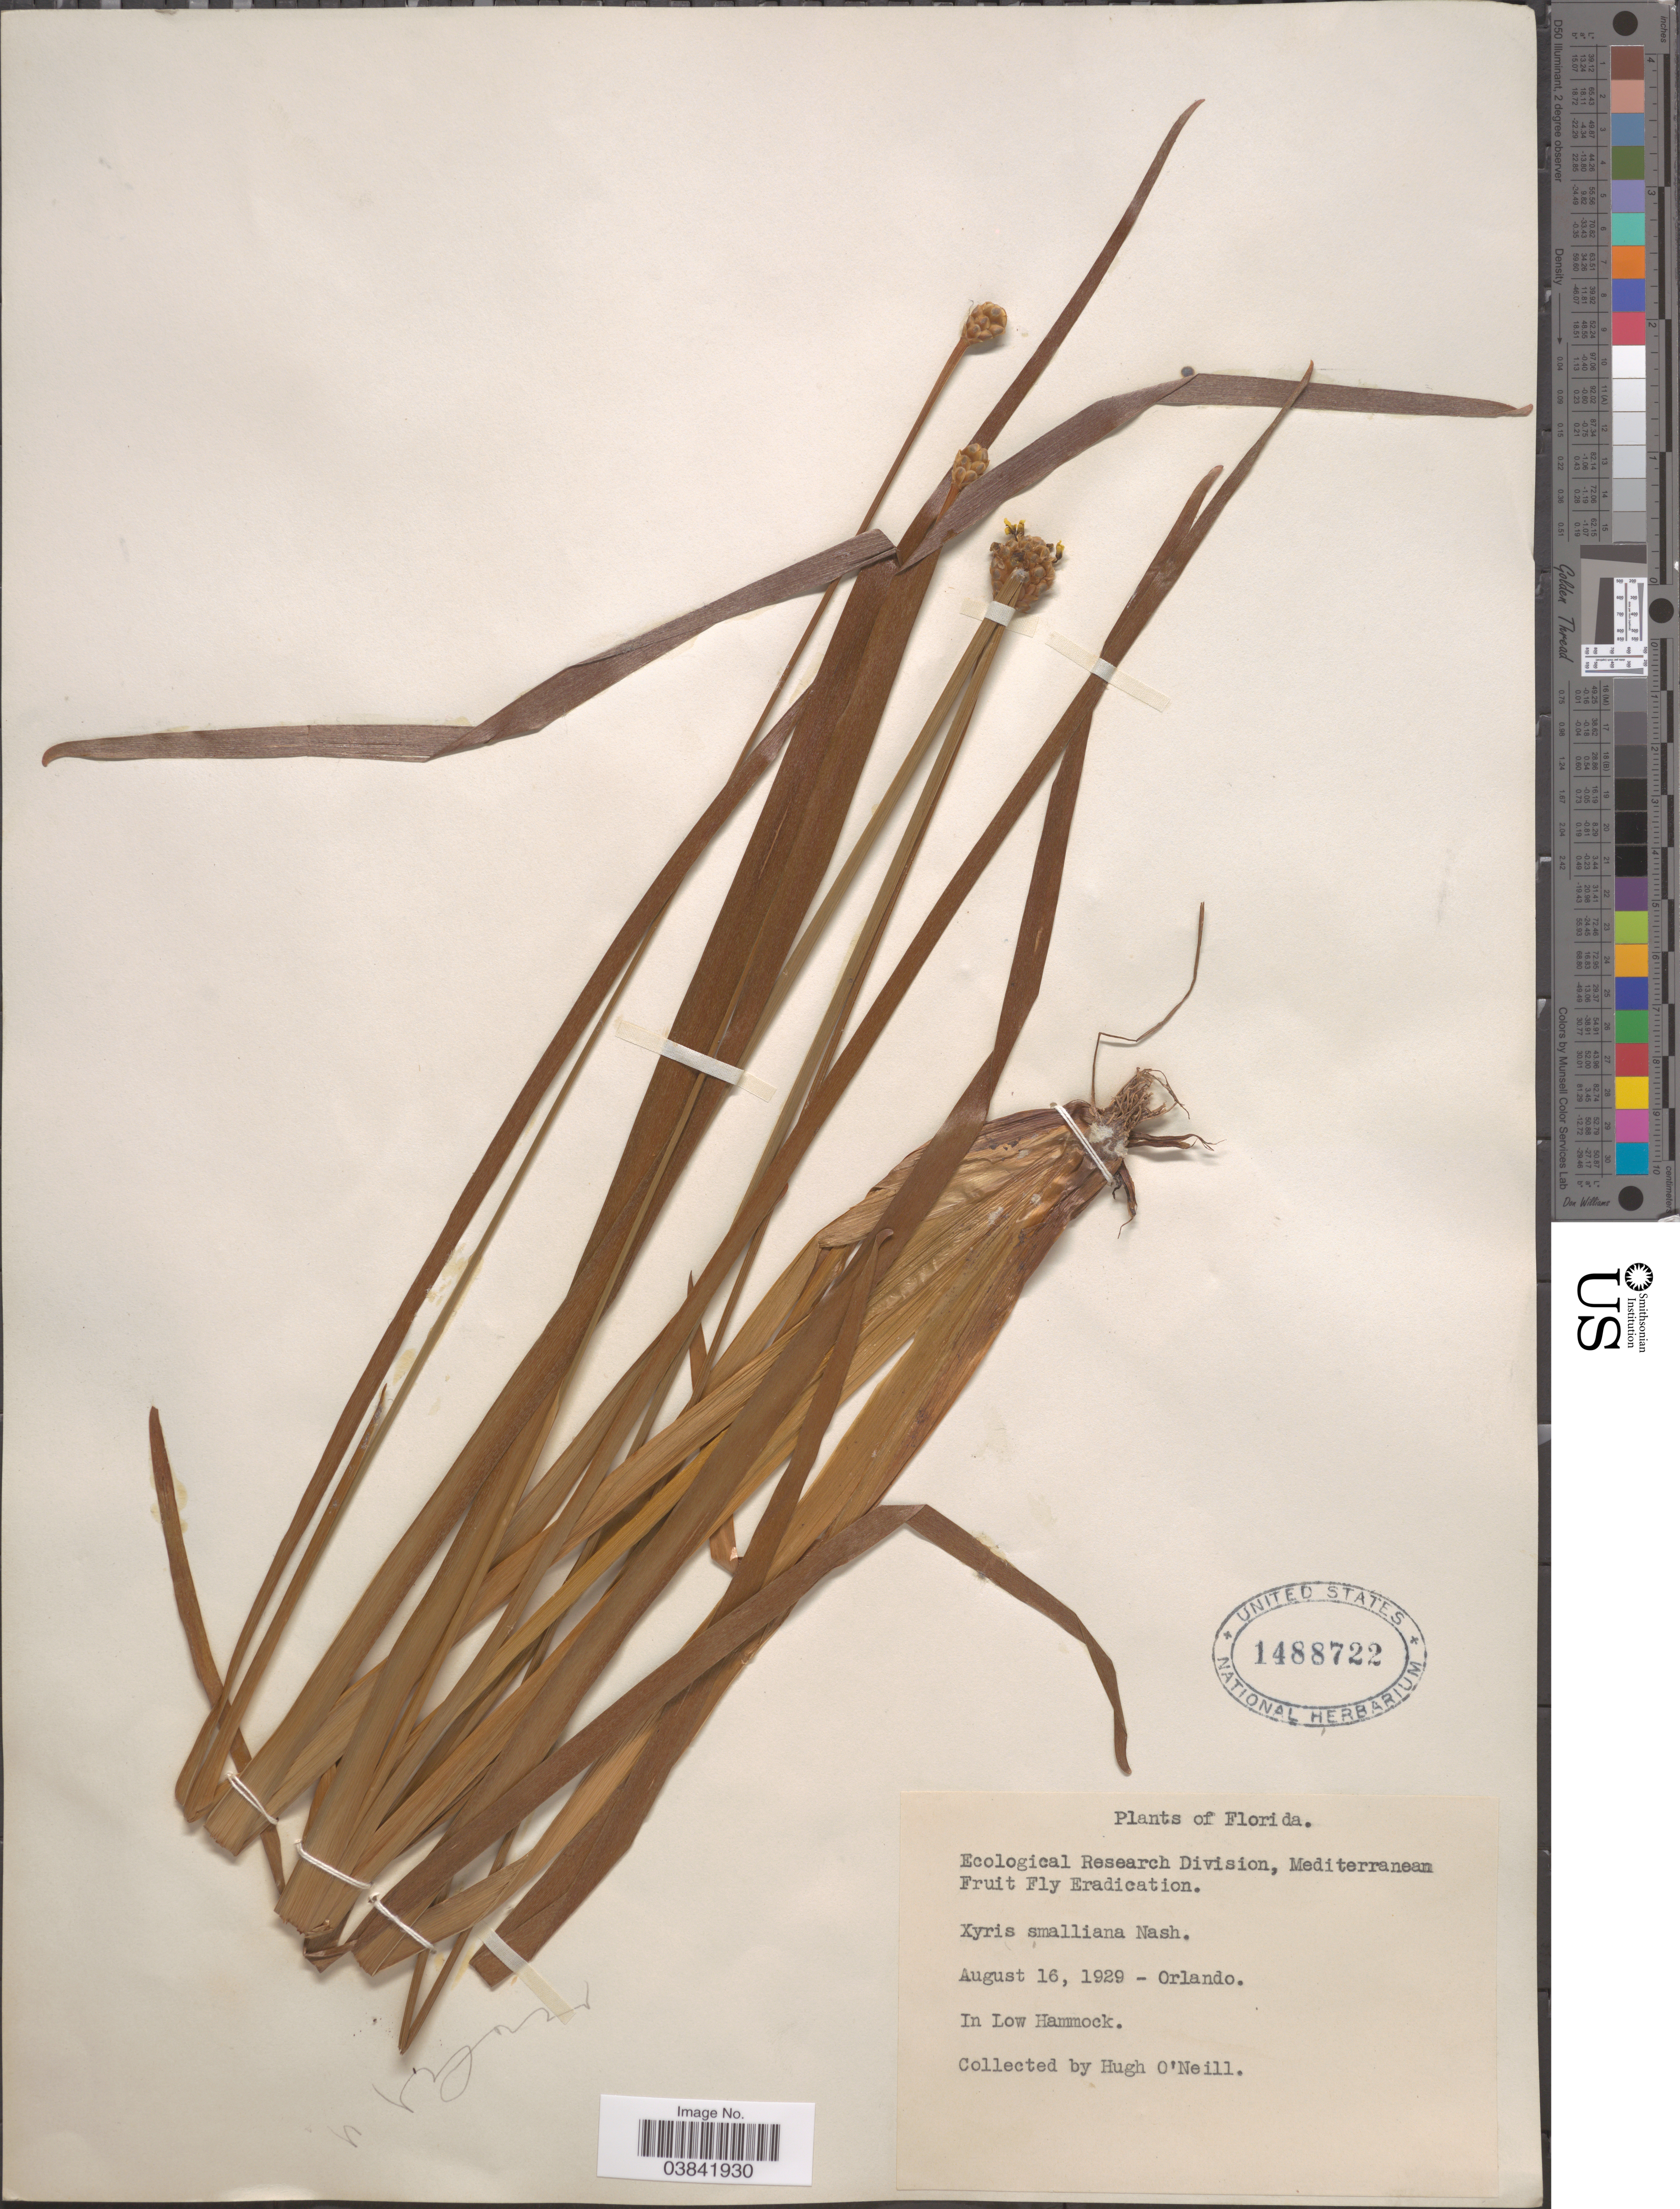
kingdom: Plantae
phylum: Tracheophyta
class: Liliopsida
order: Poales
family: Xyridaceae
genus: Xyris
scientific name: Xyris smalliana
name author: Nash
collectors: H. O'Neill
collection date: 1929-08-16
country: United States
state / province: Florida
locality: Orlando. In Low Hammock.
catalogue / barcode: US 1488722